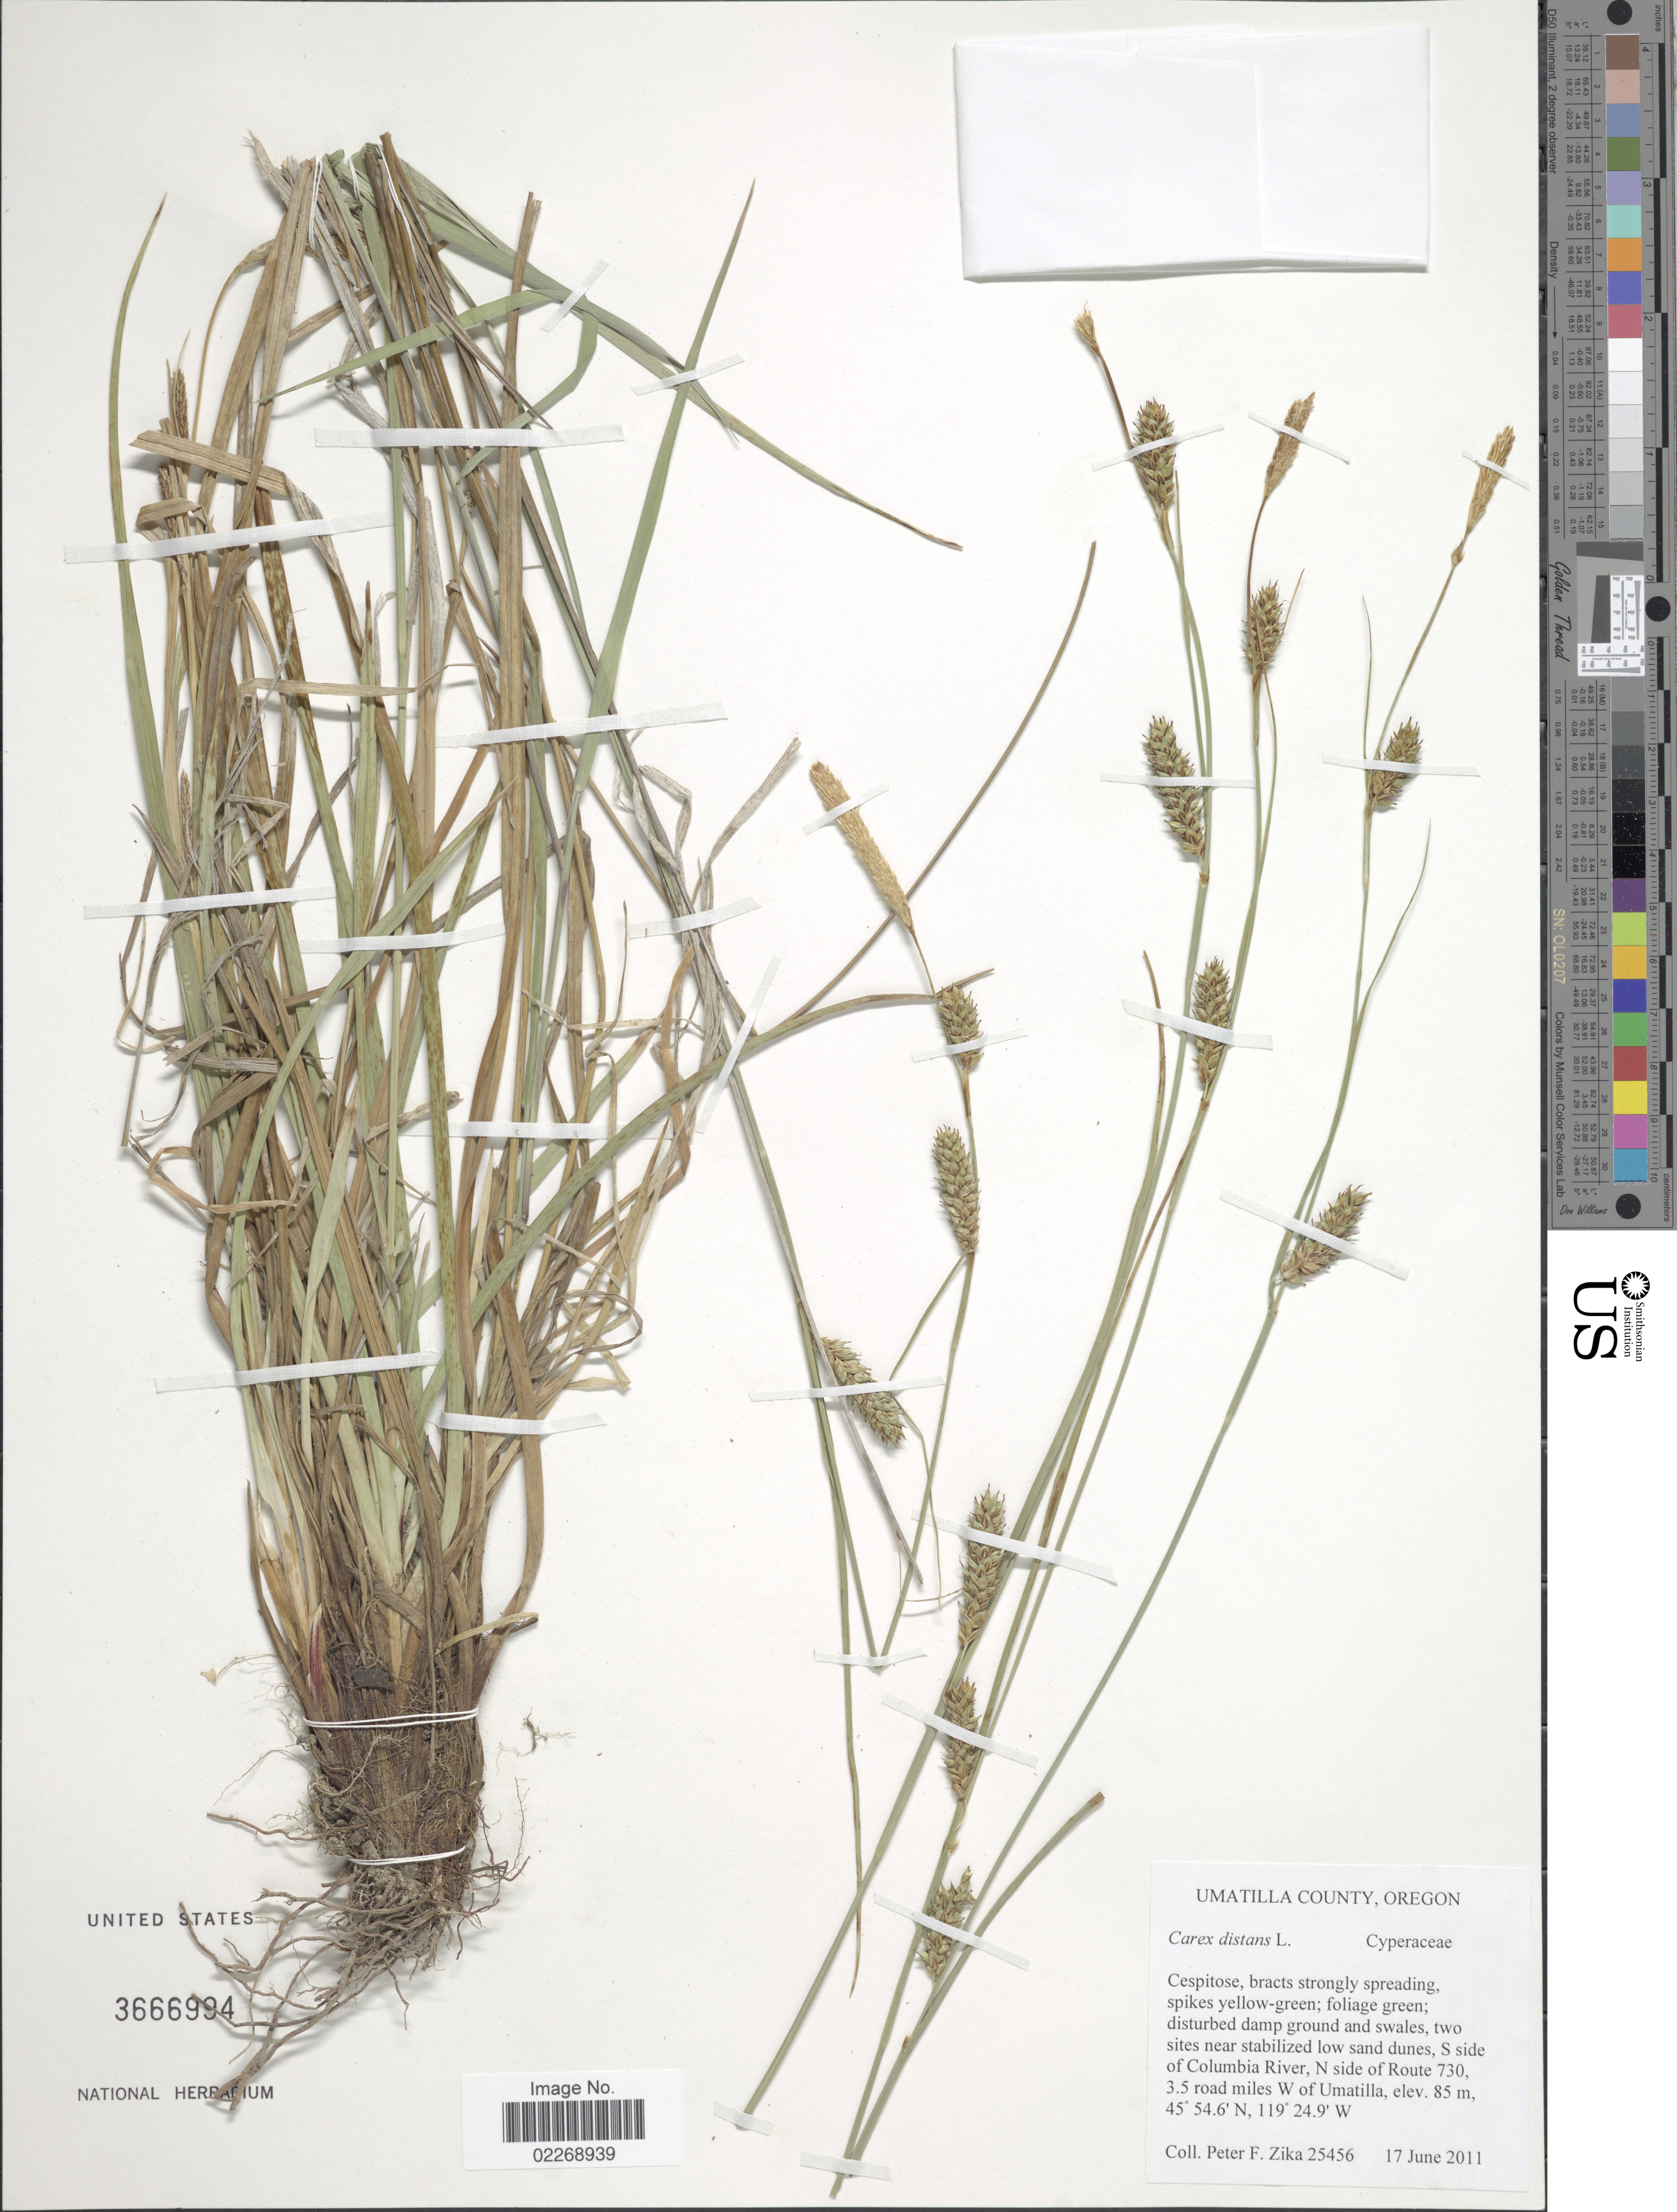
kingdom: Plantae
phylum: Tracheophyta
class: Liliopsida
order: Poales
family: Cyperaceae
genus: Carex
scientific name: Carex distans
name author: L.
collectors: P. F. Zika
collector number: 25456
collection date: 2011-06-17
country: United States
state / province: Oregon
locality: Umatilla County, S side of Columbia River, N side of Route 730, 3.5 road miles W of Umatilla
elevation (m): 85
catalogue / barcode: US 3666994